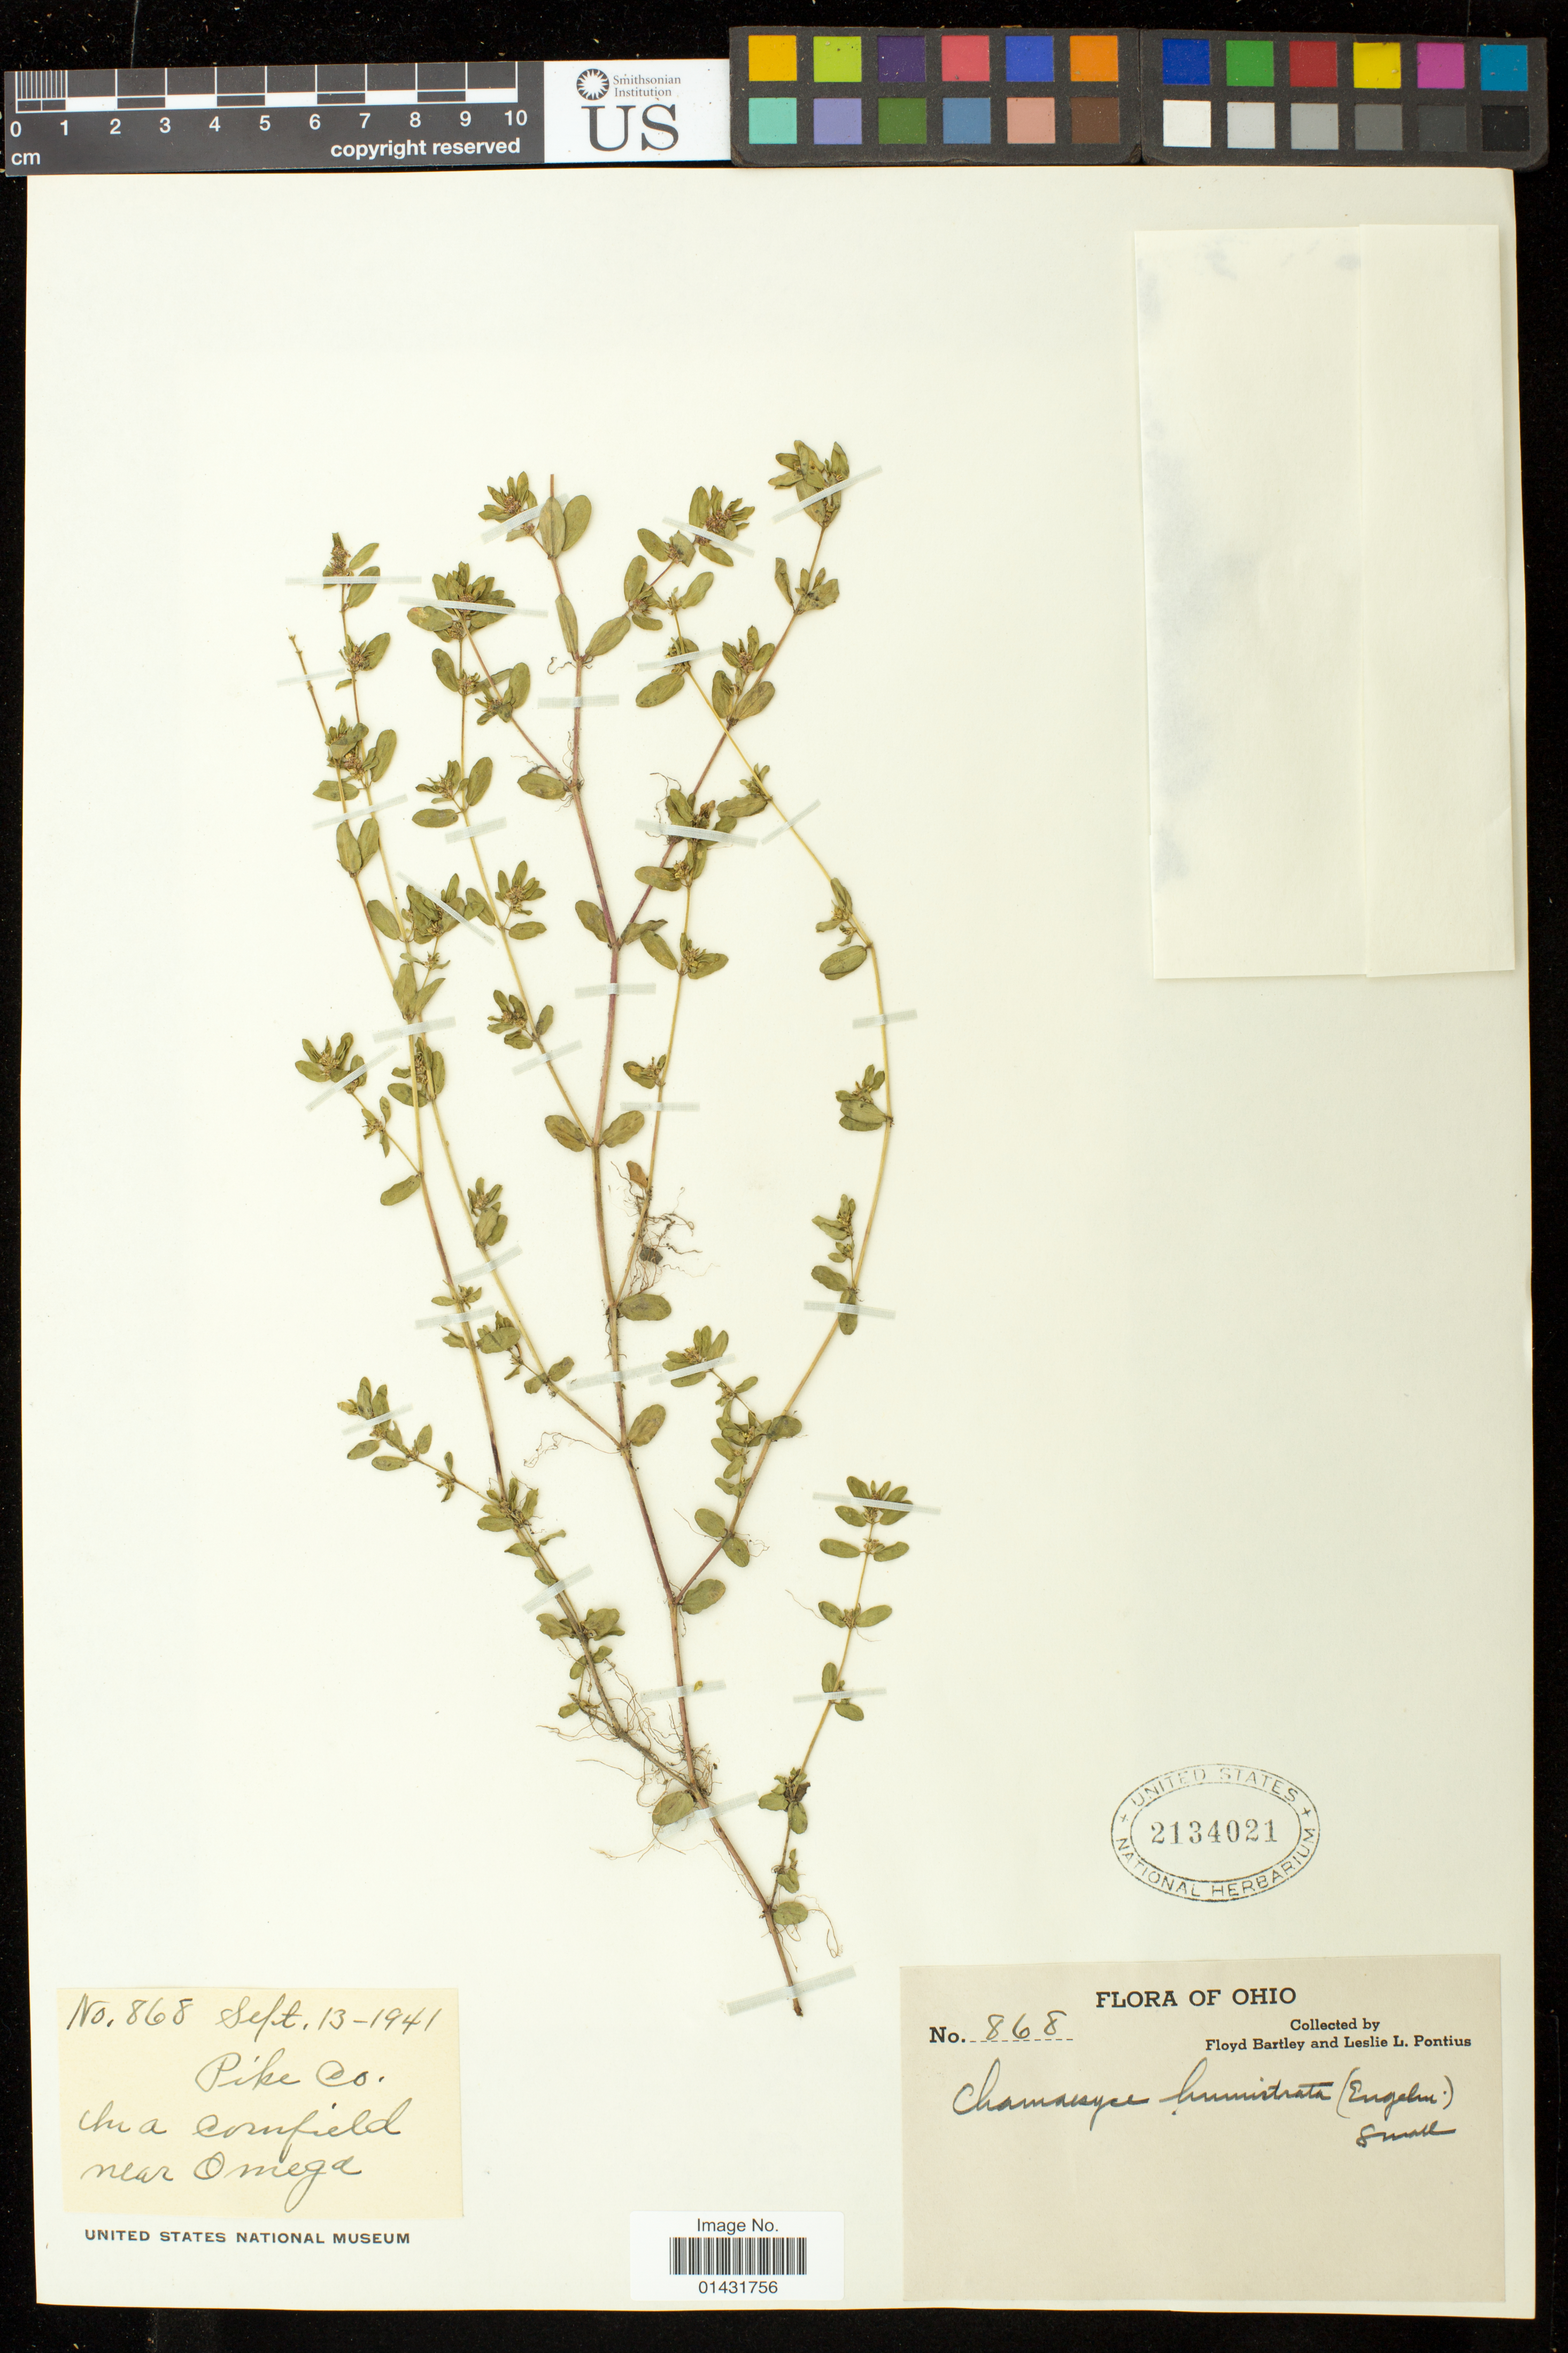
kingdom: Plantae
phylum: Tracheophyta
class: Magnoliopsida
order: Malpighiales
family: Euphorbiaceae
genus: Euphorbia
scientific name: Euphorbia humistrata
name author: Engelm. ex A. Gray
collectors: F. Bartley & L. Pontius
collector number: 868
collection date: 1941-09-13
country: United States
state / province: Ohio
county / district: Pike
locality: In a cornfield near Omega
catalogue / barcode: US 2134021